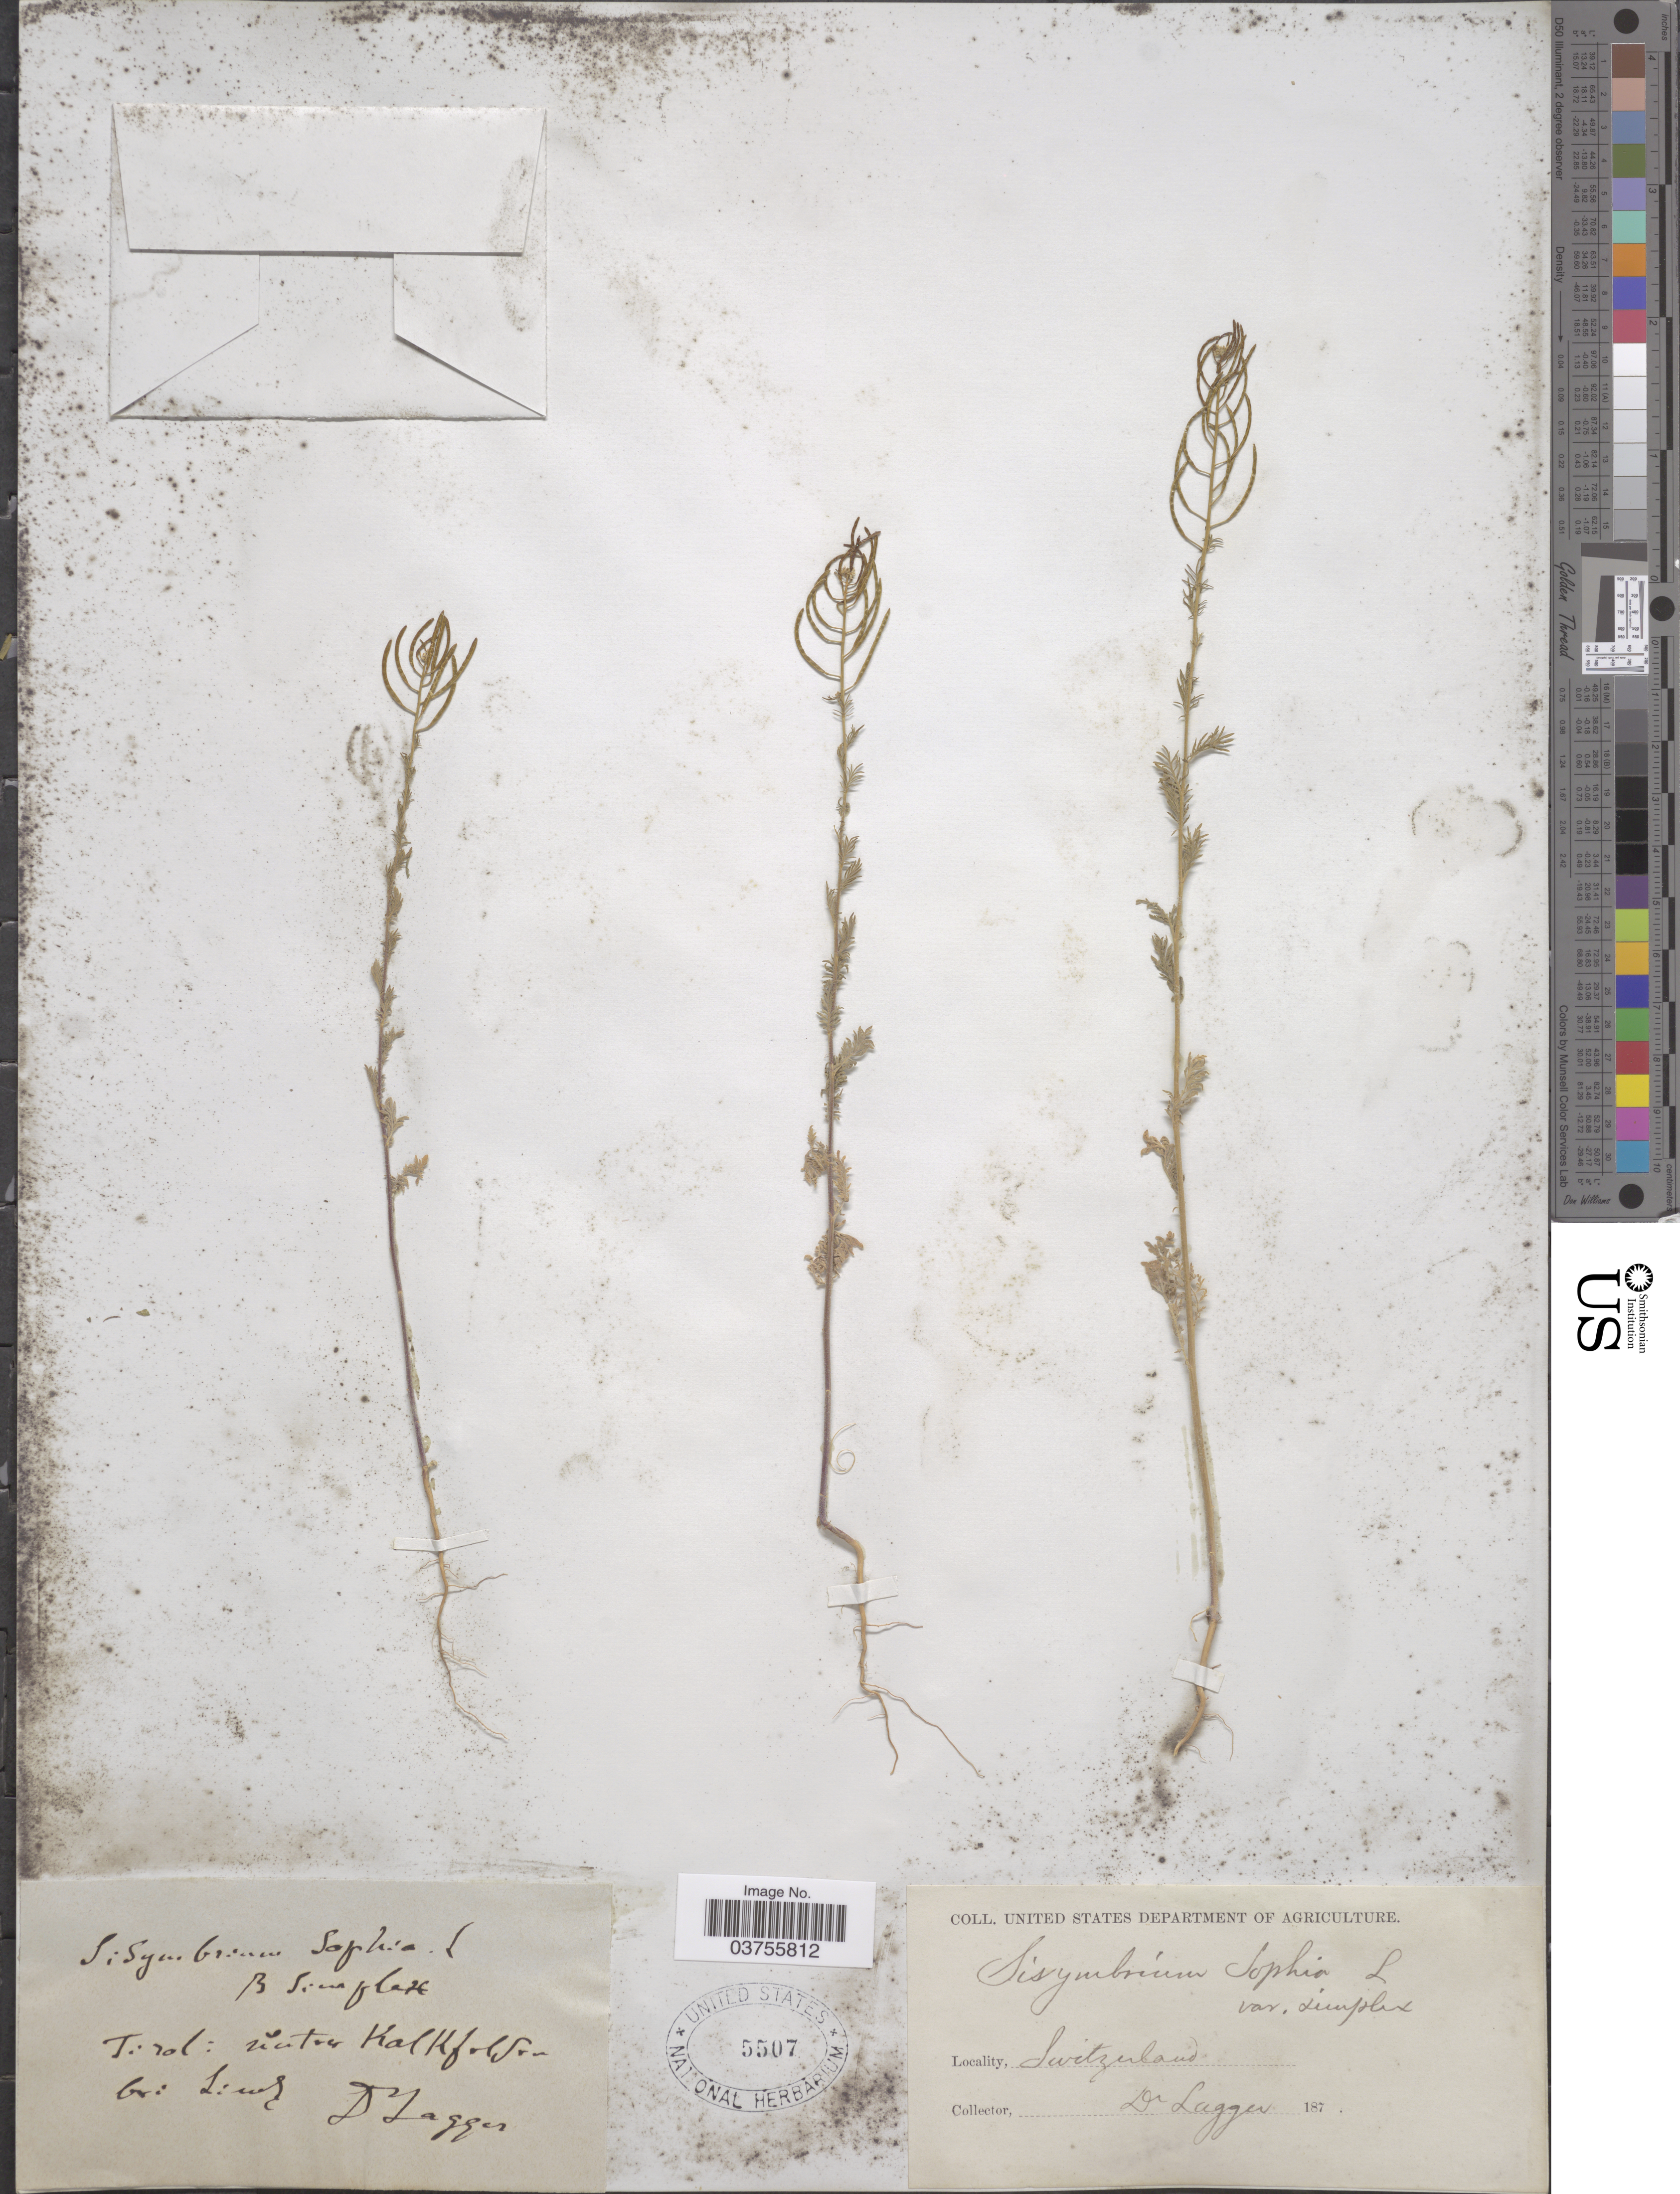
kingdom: Plantae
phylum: Tracheophyta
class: Magnoliopsida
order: Brassicales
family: Brassicaceae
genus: Sophia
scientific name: Sophia sophia (L.) Britton nom. illeg. (tautonym)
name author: (L.) Britton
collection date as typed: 187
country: Austria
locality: Tirol: Unter Kalkfelsen bei Lind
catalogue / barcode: US 5507